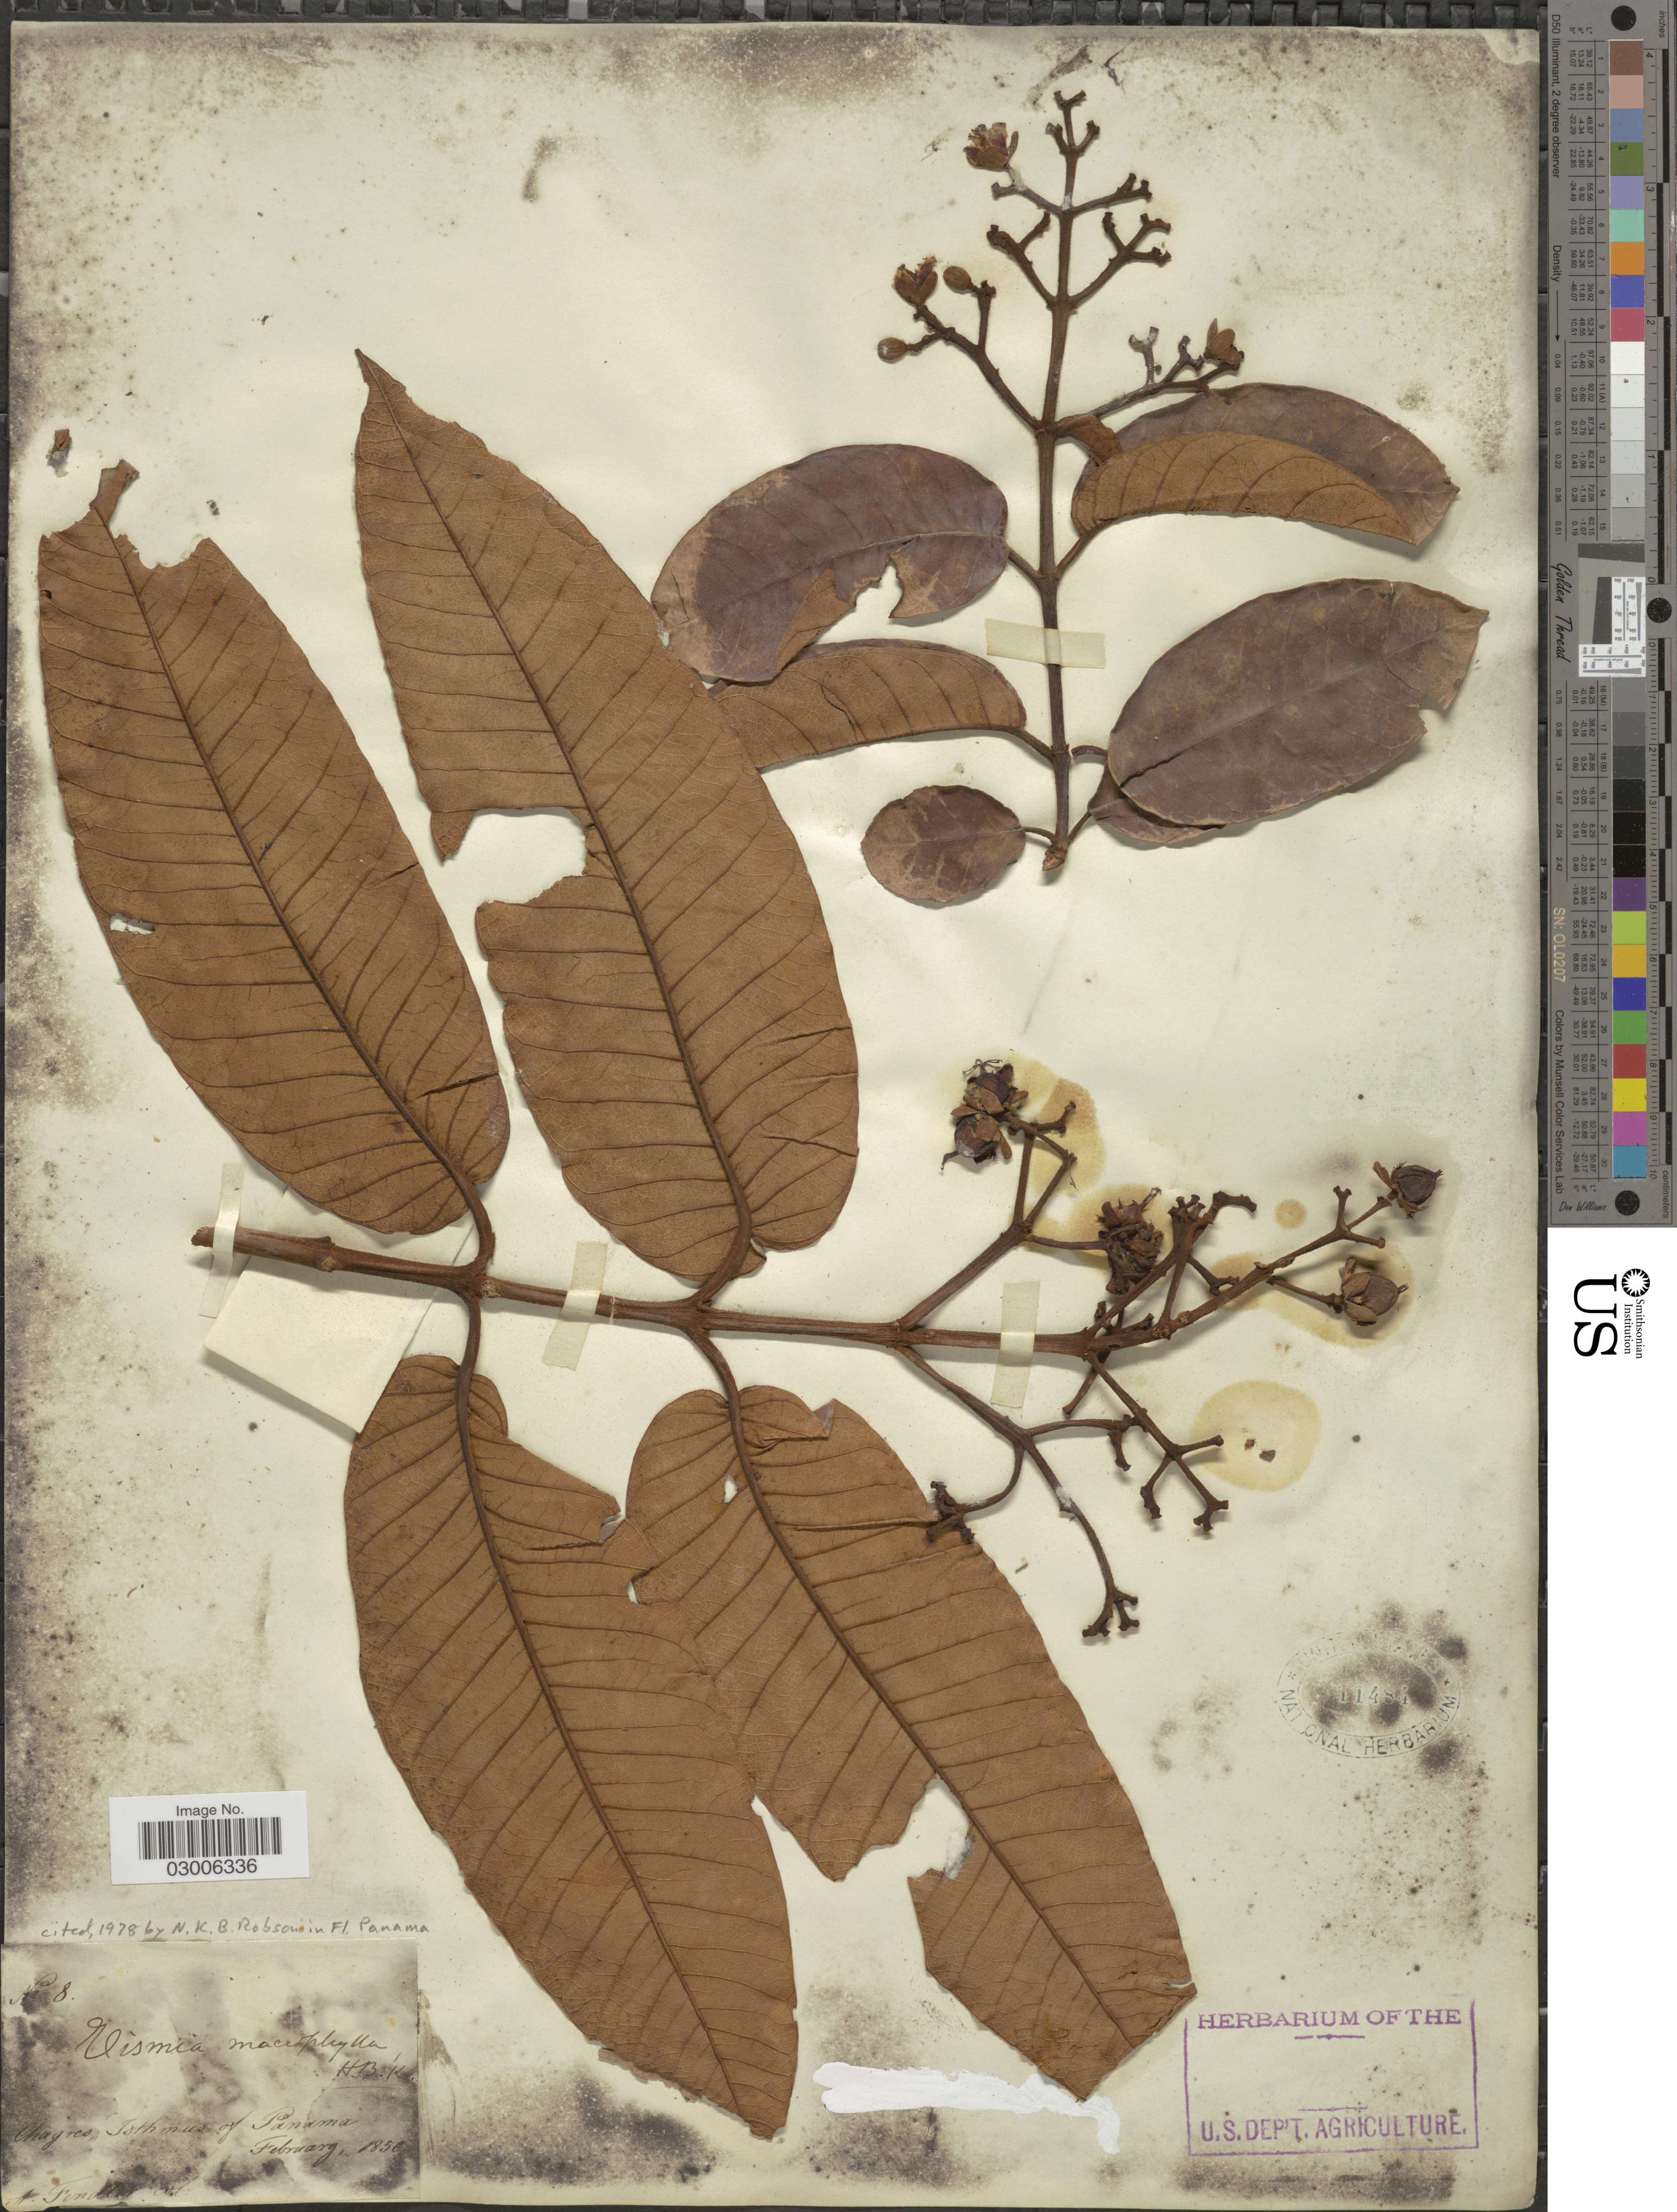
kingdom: Plantae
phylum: Tracheophyta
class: Magnoliopsida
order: Malpighiales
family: Hypericaceae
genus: Vismia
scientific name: Vismia macrophylla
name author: Kunth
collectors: A. Fendler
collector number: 8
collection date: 1856-02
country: Panama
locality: Chagres, Isthmus of Panama.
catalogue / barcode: US 11484